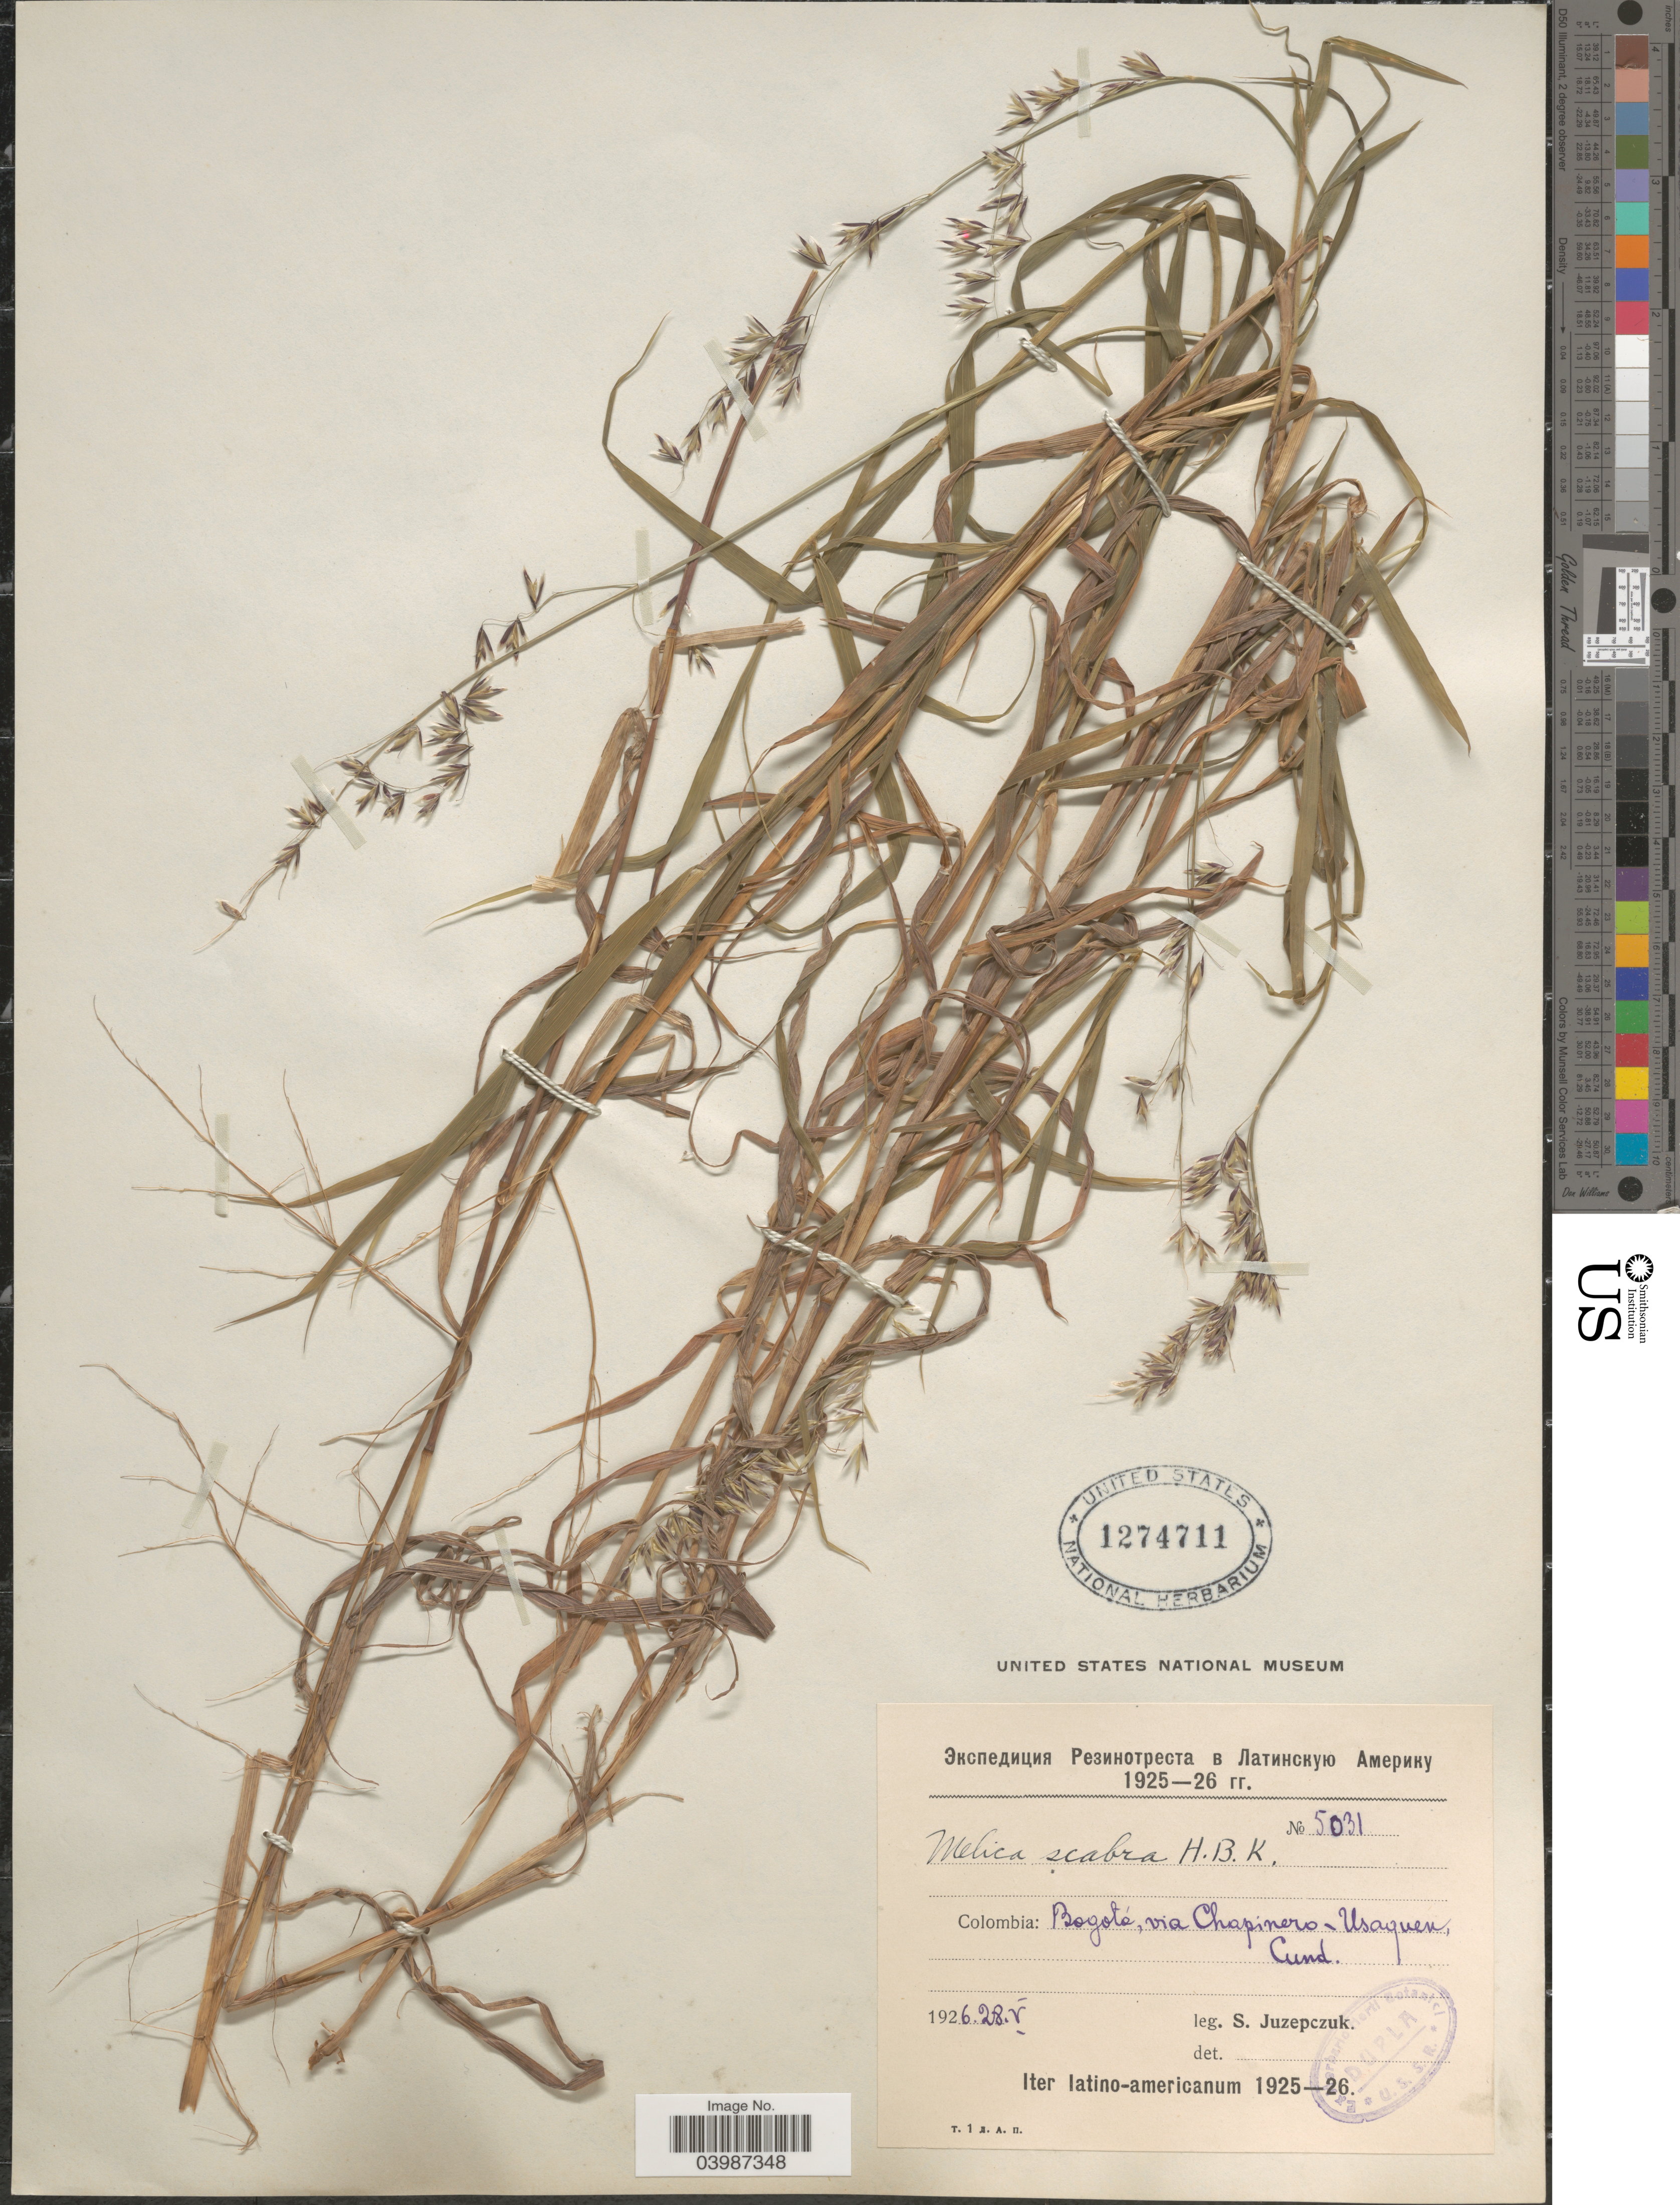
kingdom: Plantae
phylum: Tracheophyta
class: Liliopsida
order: Poales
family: Poaceae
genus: Melica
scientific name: Melica scabra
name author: Kunth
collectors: S. V. Juzepczuk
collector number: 5031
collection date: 1926-05-28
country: Colombia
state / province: Cundinamarca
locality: Bogotá, via Chapinero-Usaquen, Cund.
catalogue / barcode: US 1274711